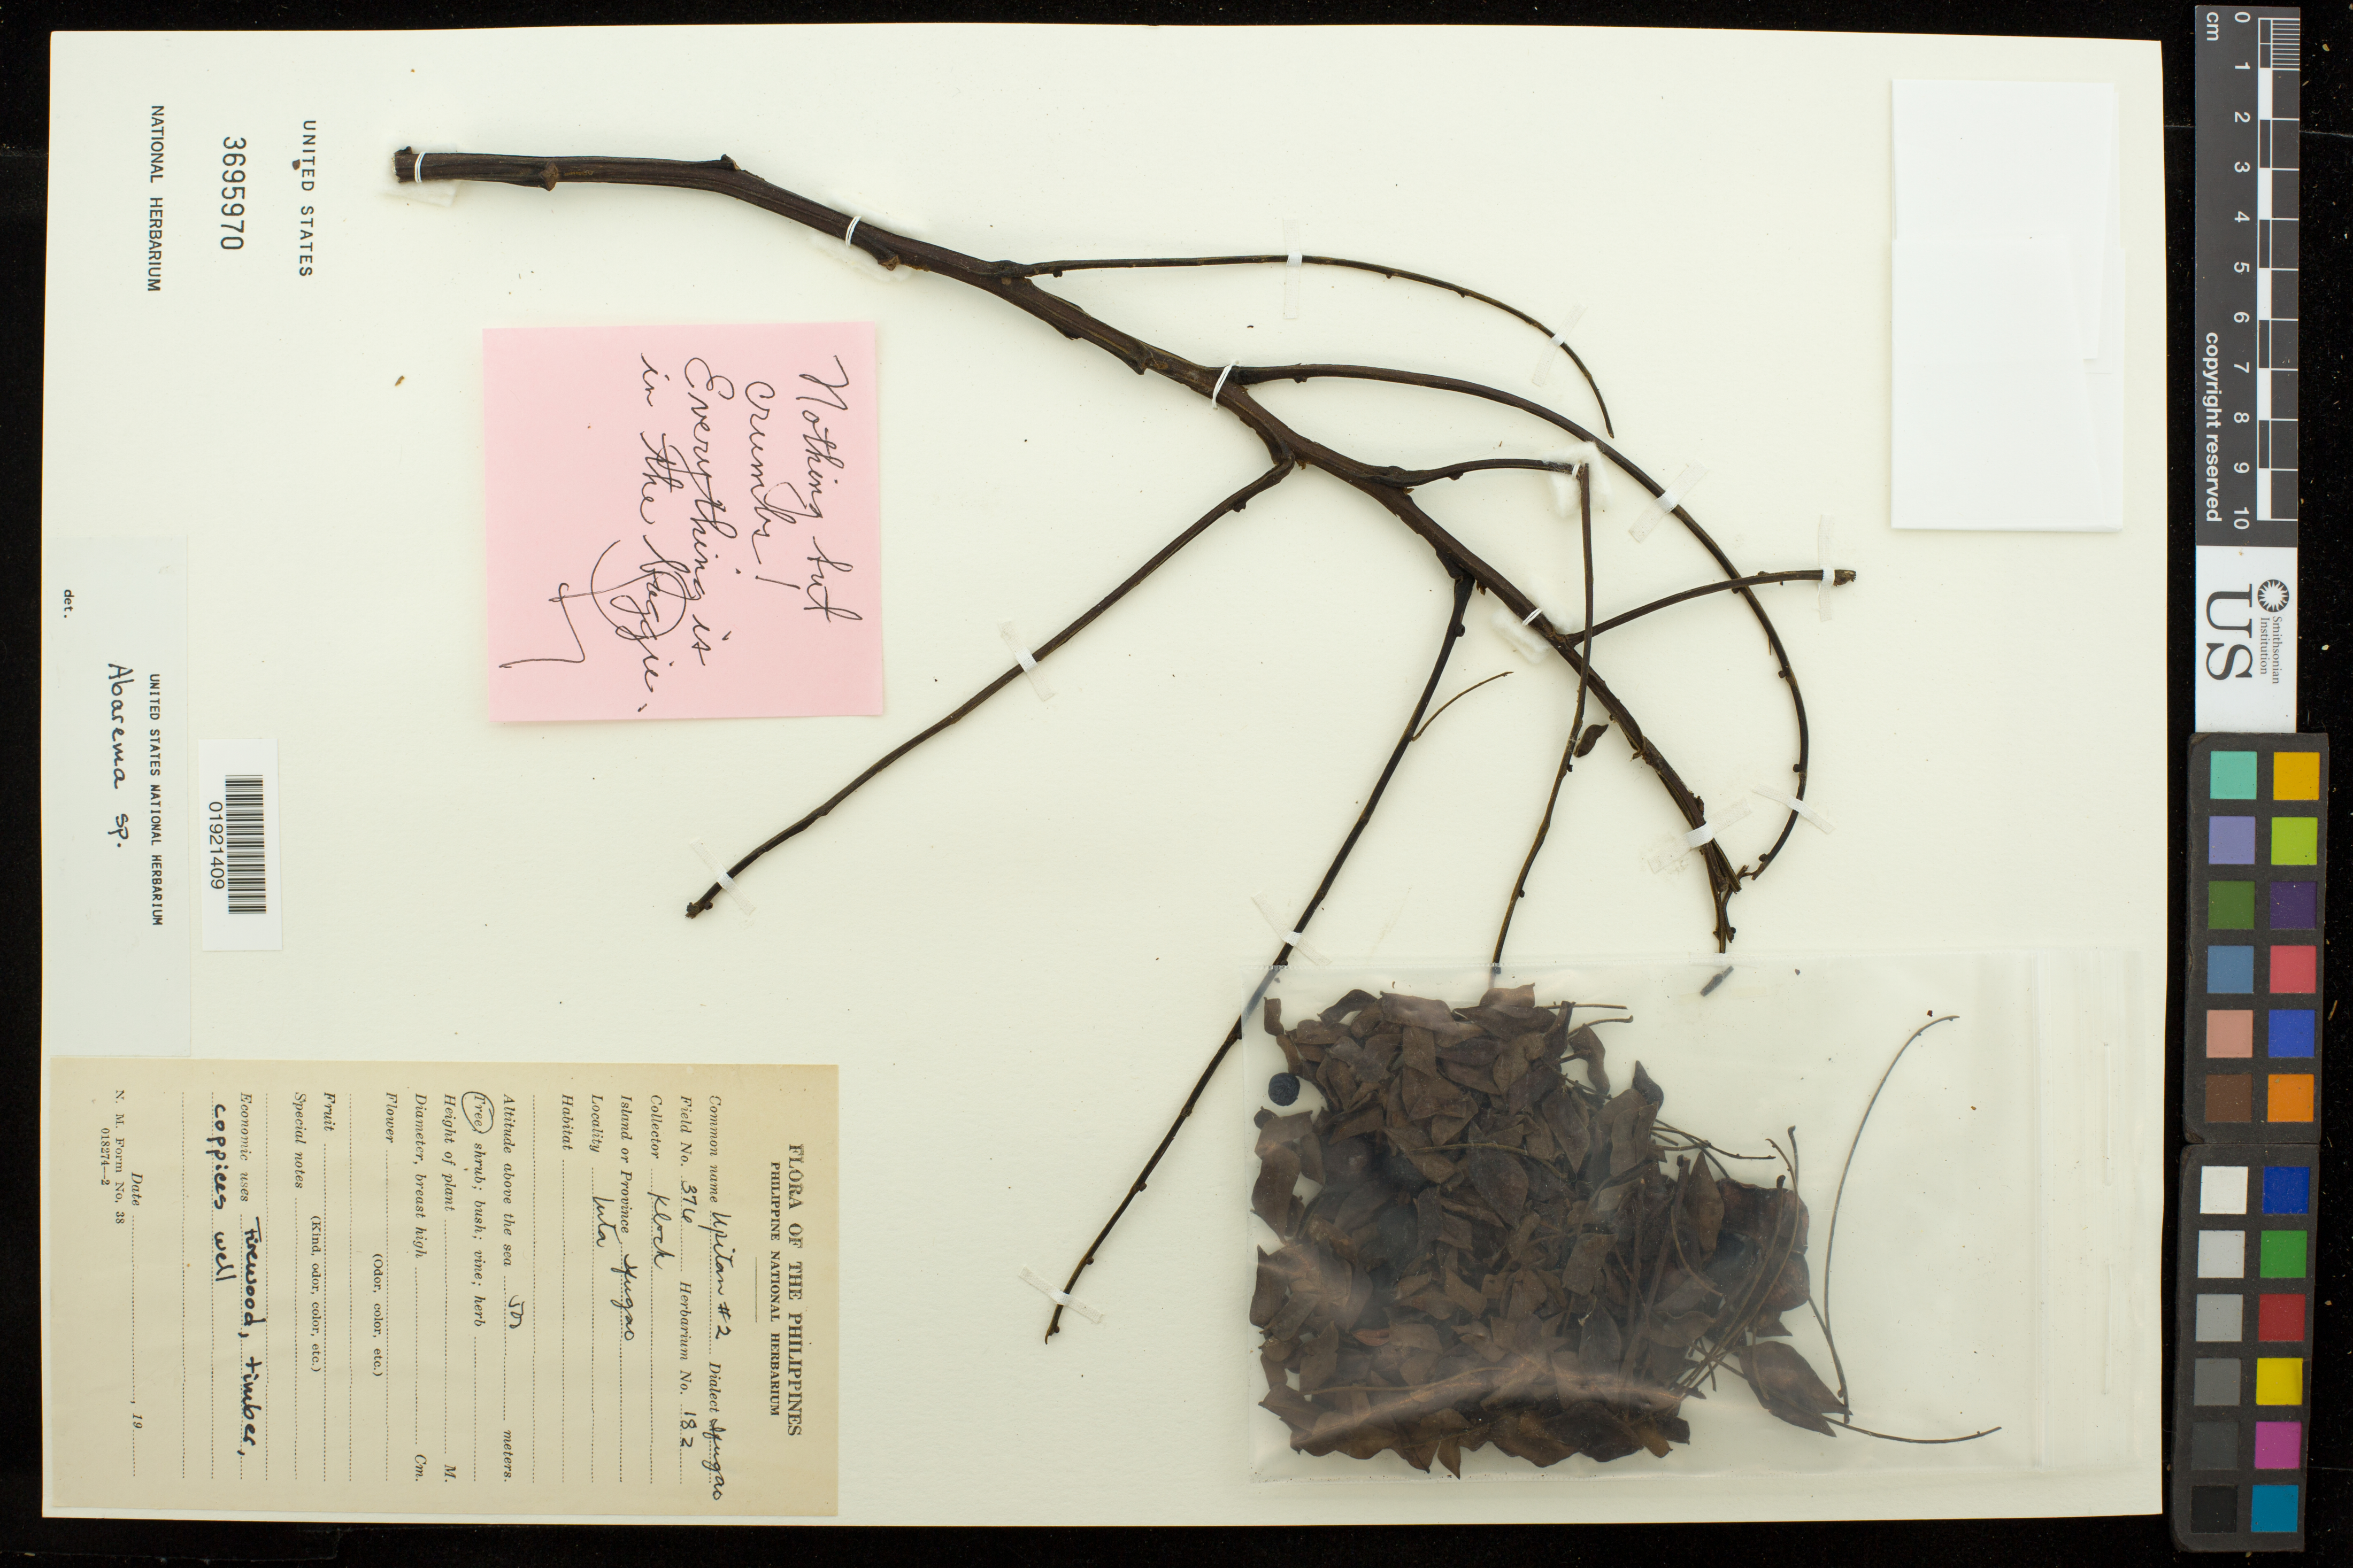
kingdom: Plantae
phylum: Tracheophyta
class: Magnoliopsida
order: Fabales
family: Fabaceae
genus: Archidendron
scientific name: Archidendron clypearia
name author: (Jack) I.C. Nielsen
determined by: Strong, Mark T., (BOT), Smithsonian Institution - National Museum of Natural History (UNITED STATES)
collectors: Klock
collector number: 376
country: Philippines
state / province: Cordillera (Administrative Region)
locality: Ifugao. Luta.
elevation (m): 500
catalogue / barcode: US 3695970